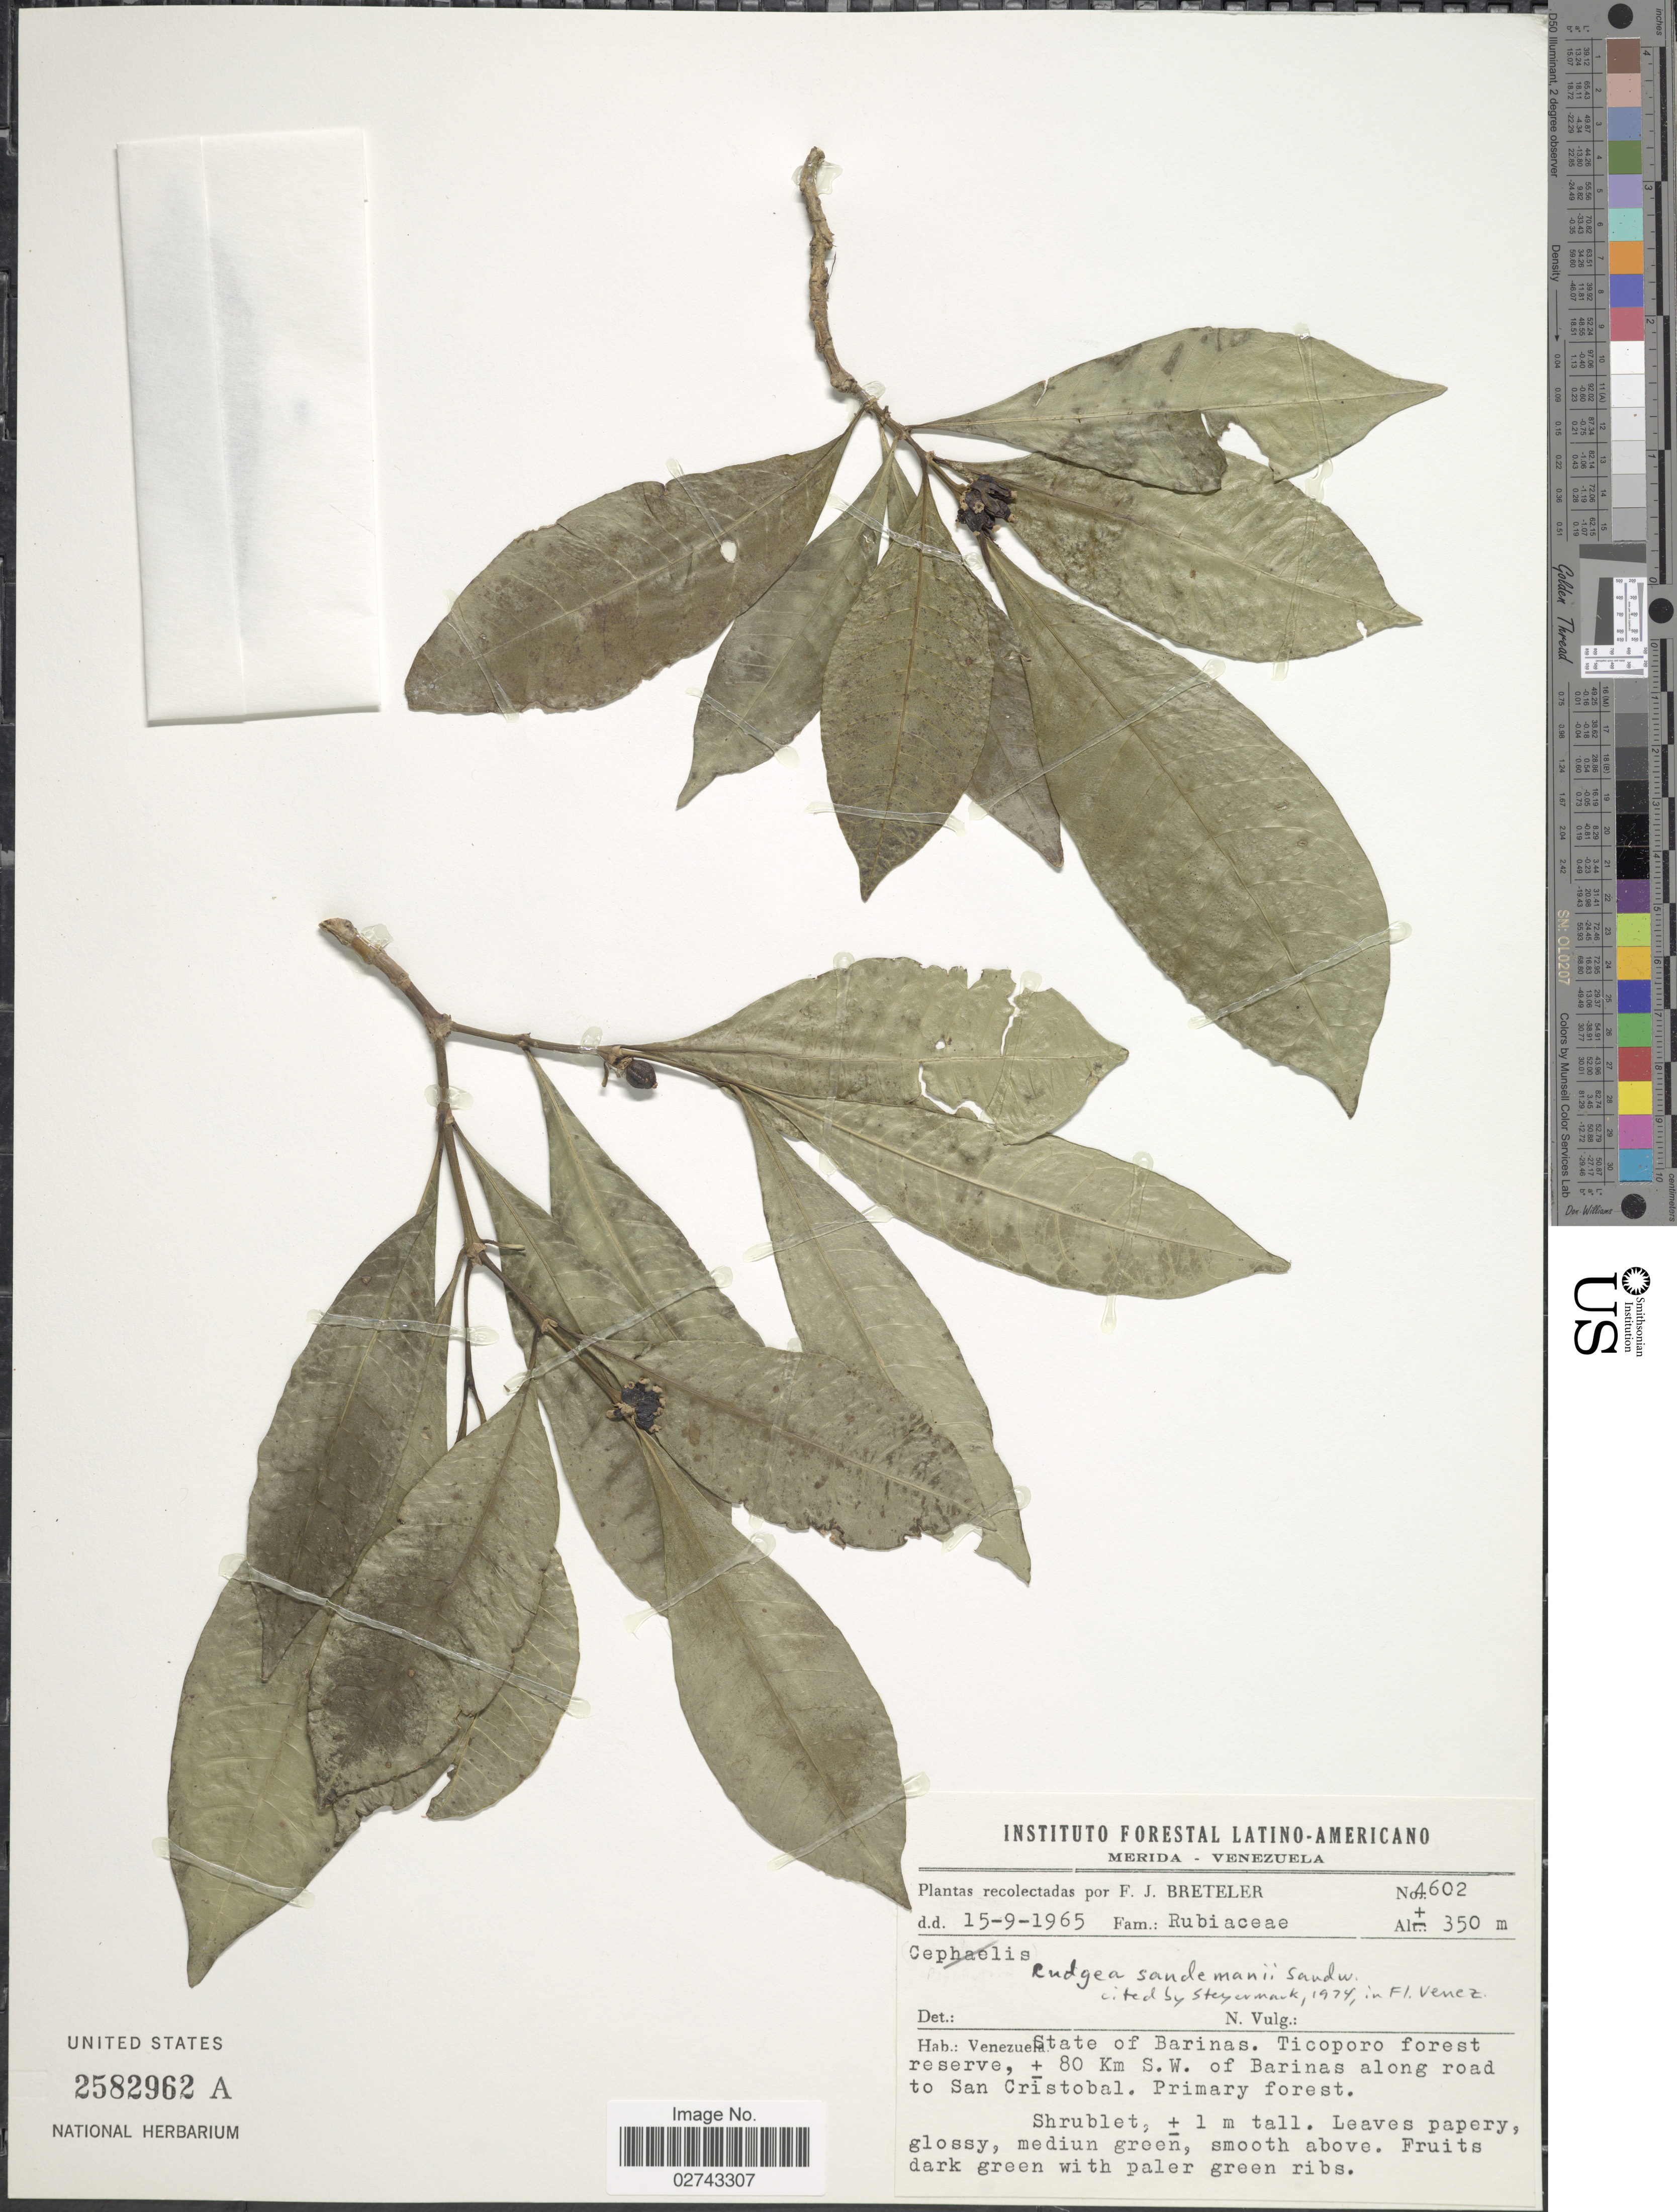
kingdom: Plantae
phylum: Tracheophyta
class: Magnoliopsida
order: Gentianales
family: Rubiaceae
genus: Rudgea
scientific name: Rudgea sandemanii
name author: Sandwith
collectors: F. J. Breteler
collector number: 4602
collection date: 1965-09-15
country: Venezuela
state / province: Barinas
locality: Ticoporo forest reserve, +/- 80 km S.W. of Barinas along road to SAn Cristobal, Primary forest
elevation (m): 350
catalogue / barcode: US 2582962A